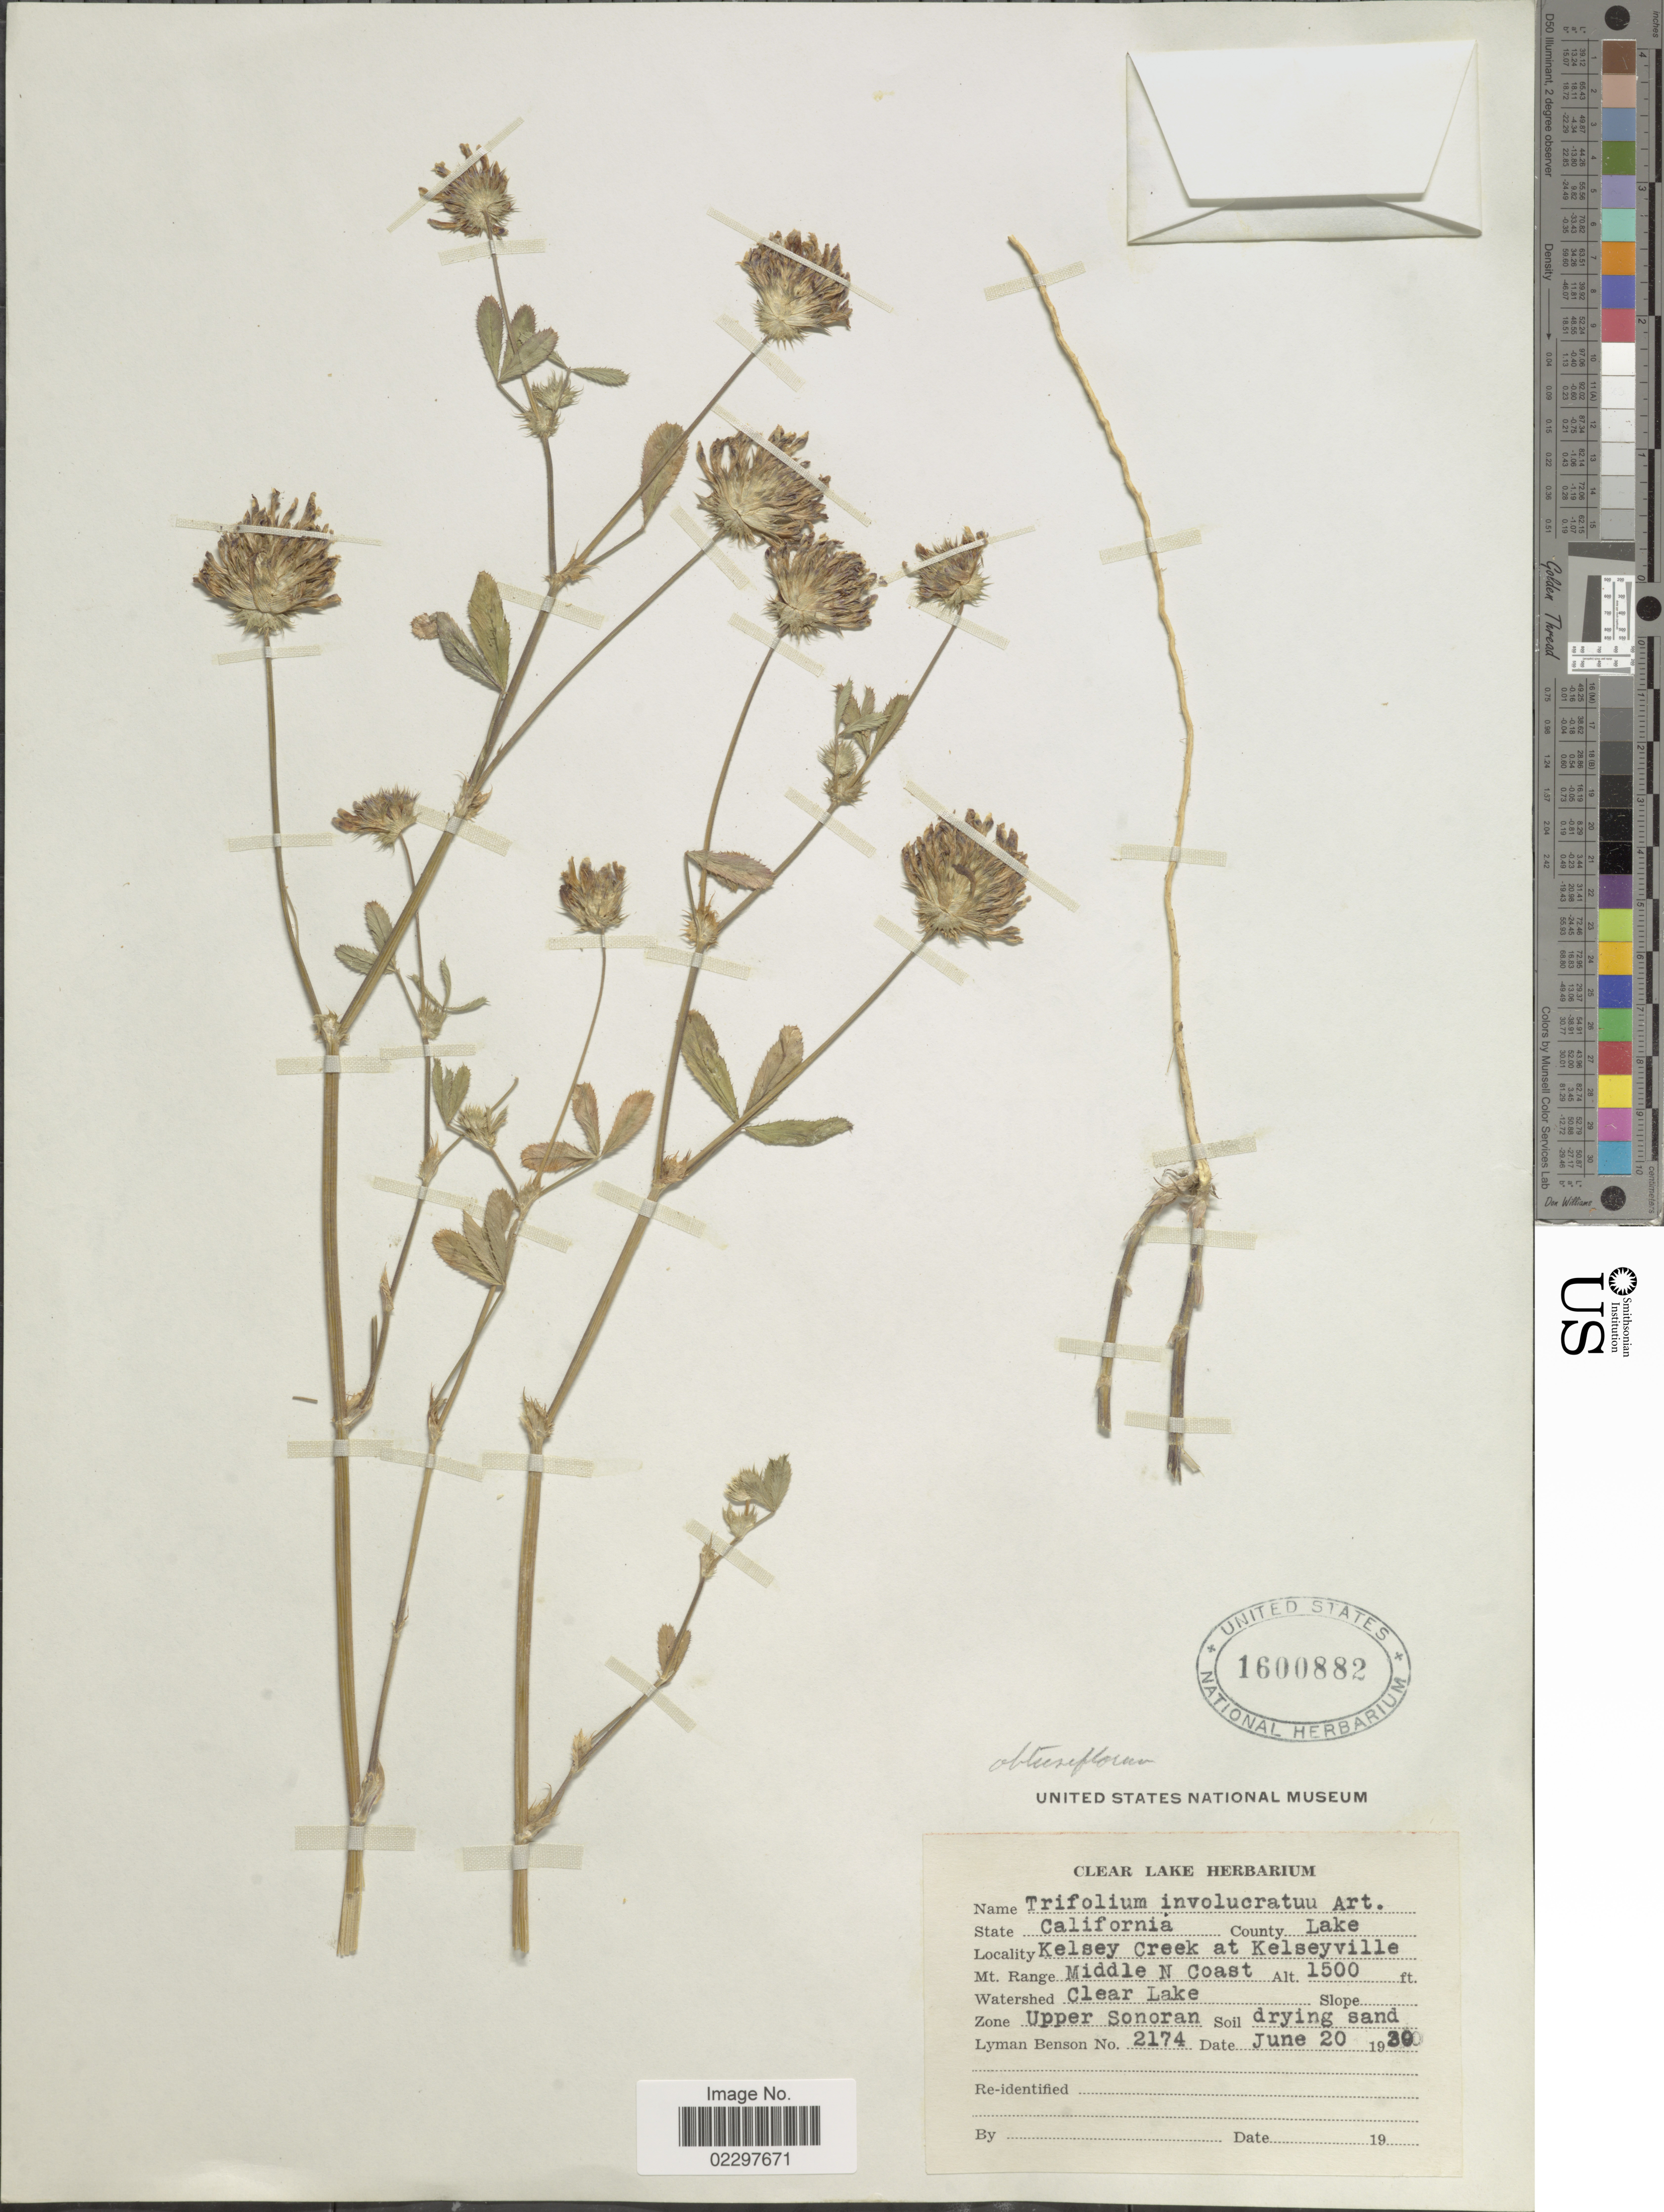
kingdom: Plantae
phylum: Tracheophyta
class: Magnoliopsida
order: Fabales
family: Fabaceae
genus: Trifolium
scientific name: Trifolium obtusiflorum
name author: Hook.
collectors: L. D. Benson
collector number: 2174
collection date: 1939-06-20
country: United States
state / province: California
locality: Lake, Mt Range Middle N Coast, Watershed Clear Lake, Zone Upper Sonoran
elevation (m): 457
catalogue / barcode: US 1600882